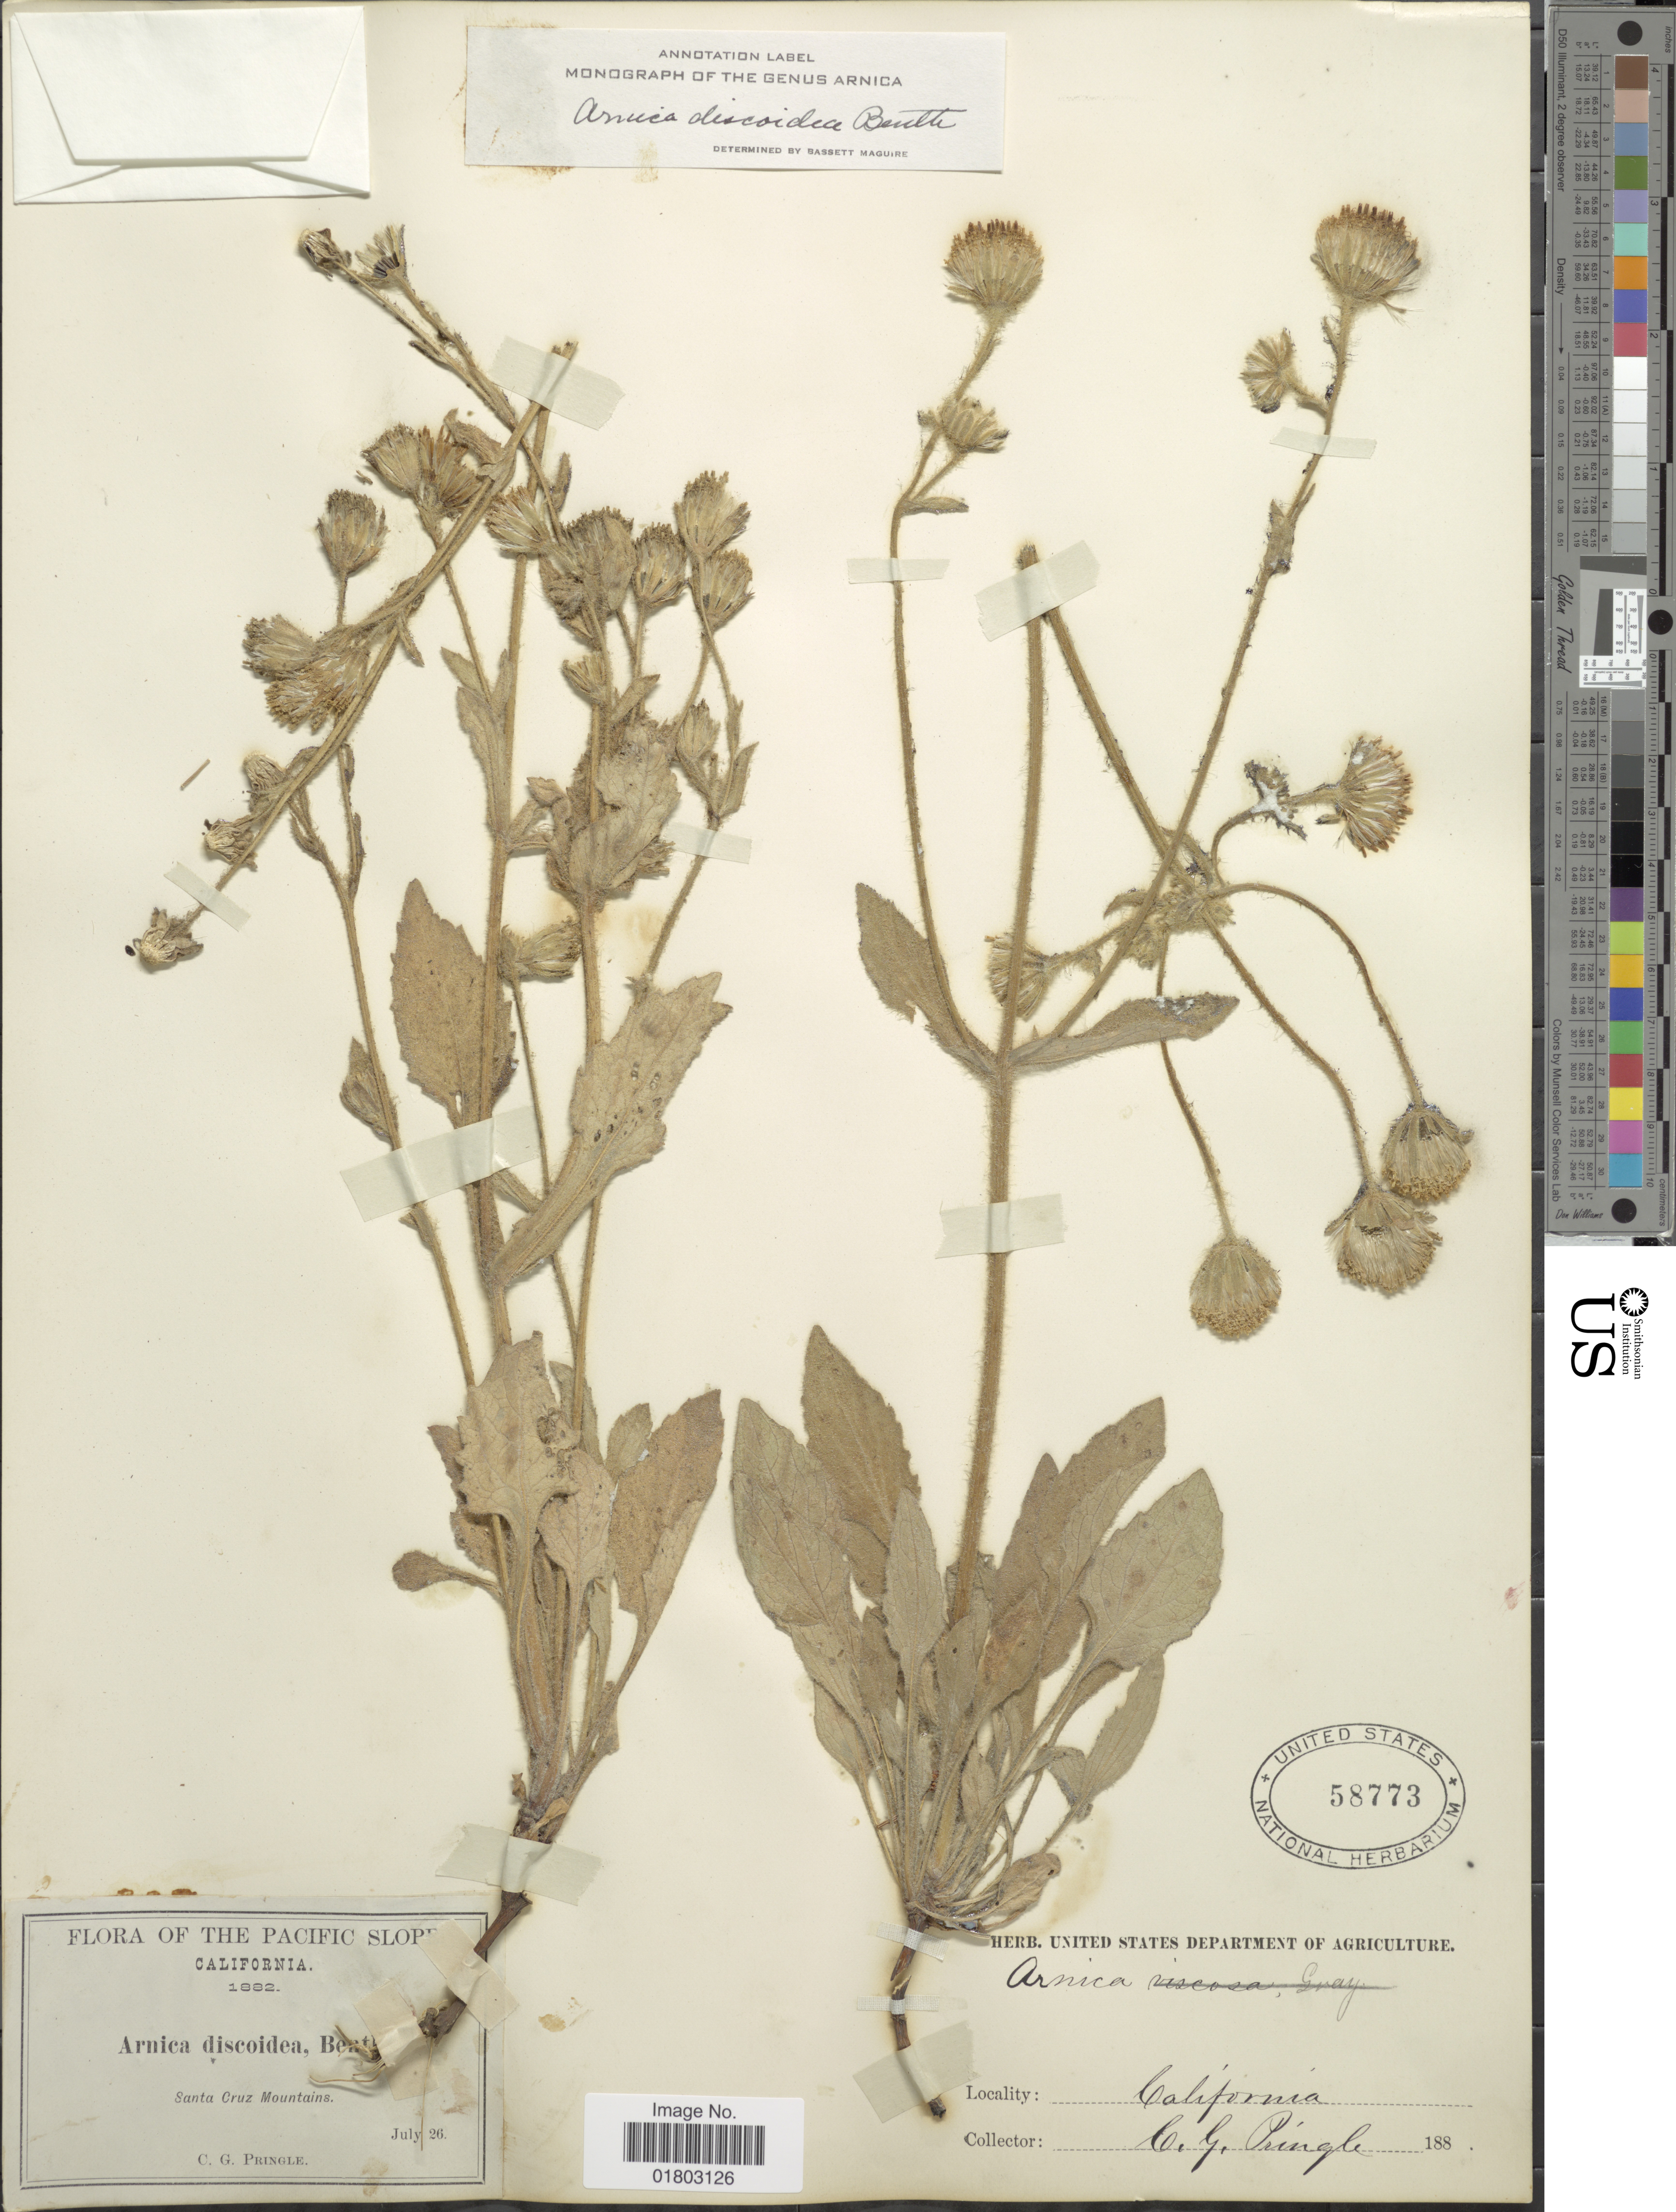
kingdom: Plantae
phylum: Tracheophyta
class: Magnoliopsida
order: Asterales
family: Asteraceae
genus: Arnica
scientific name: Arnica discoidea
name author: Benth.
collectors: C. G. Pringle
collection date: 1882-07-26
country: United States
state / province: California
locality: The Pacific Slope, Santa Cruz Mountains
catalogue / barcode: US 58773